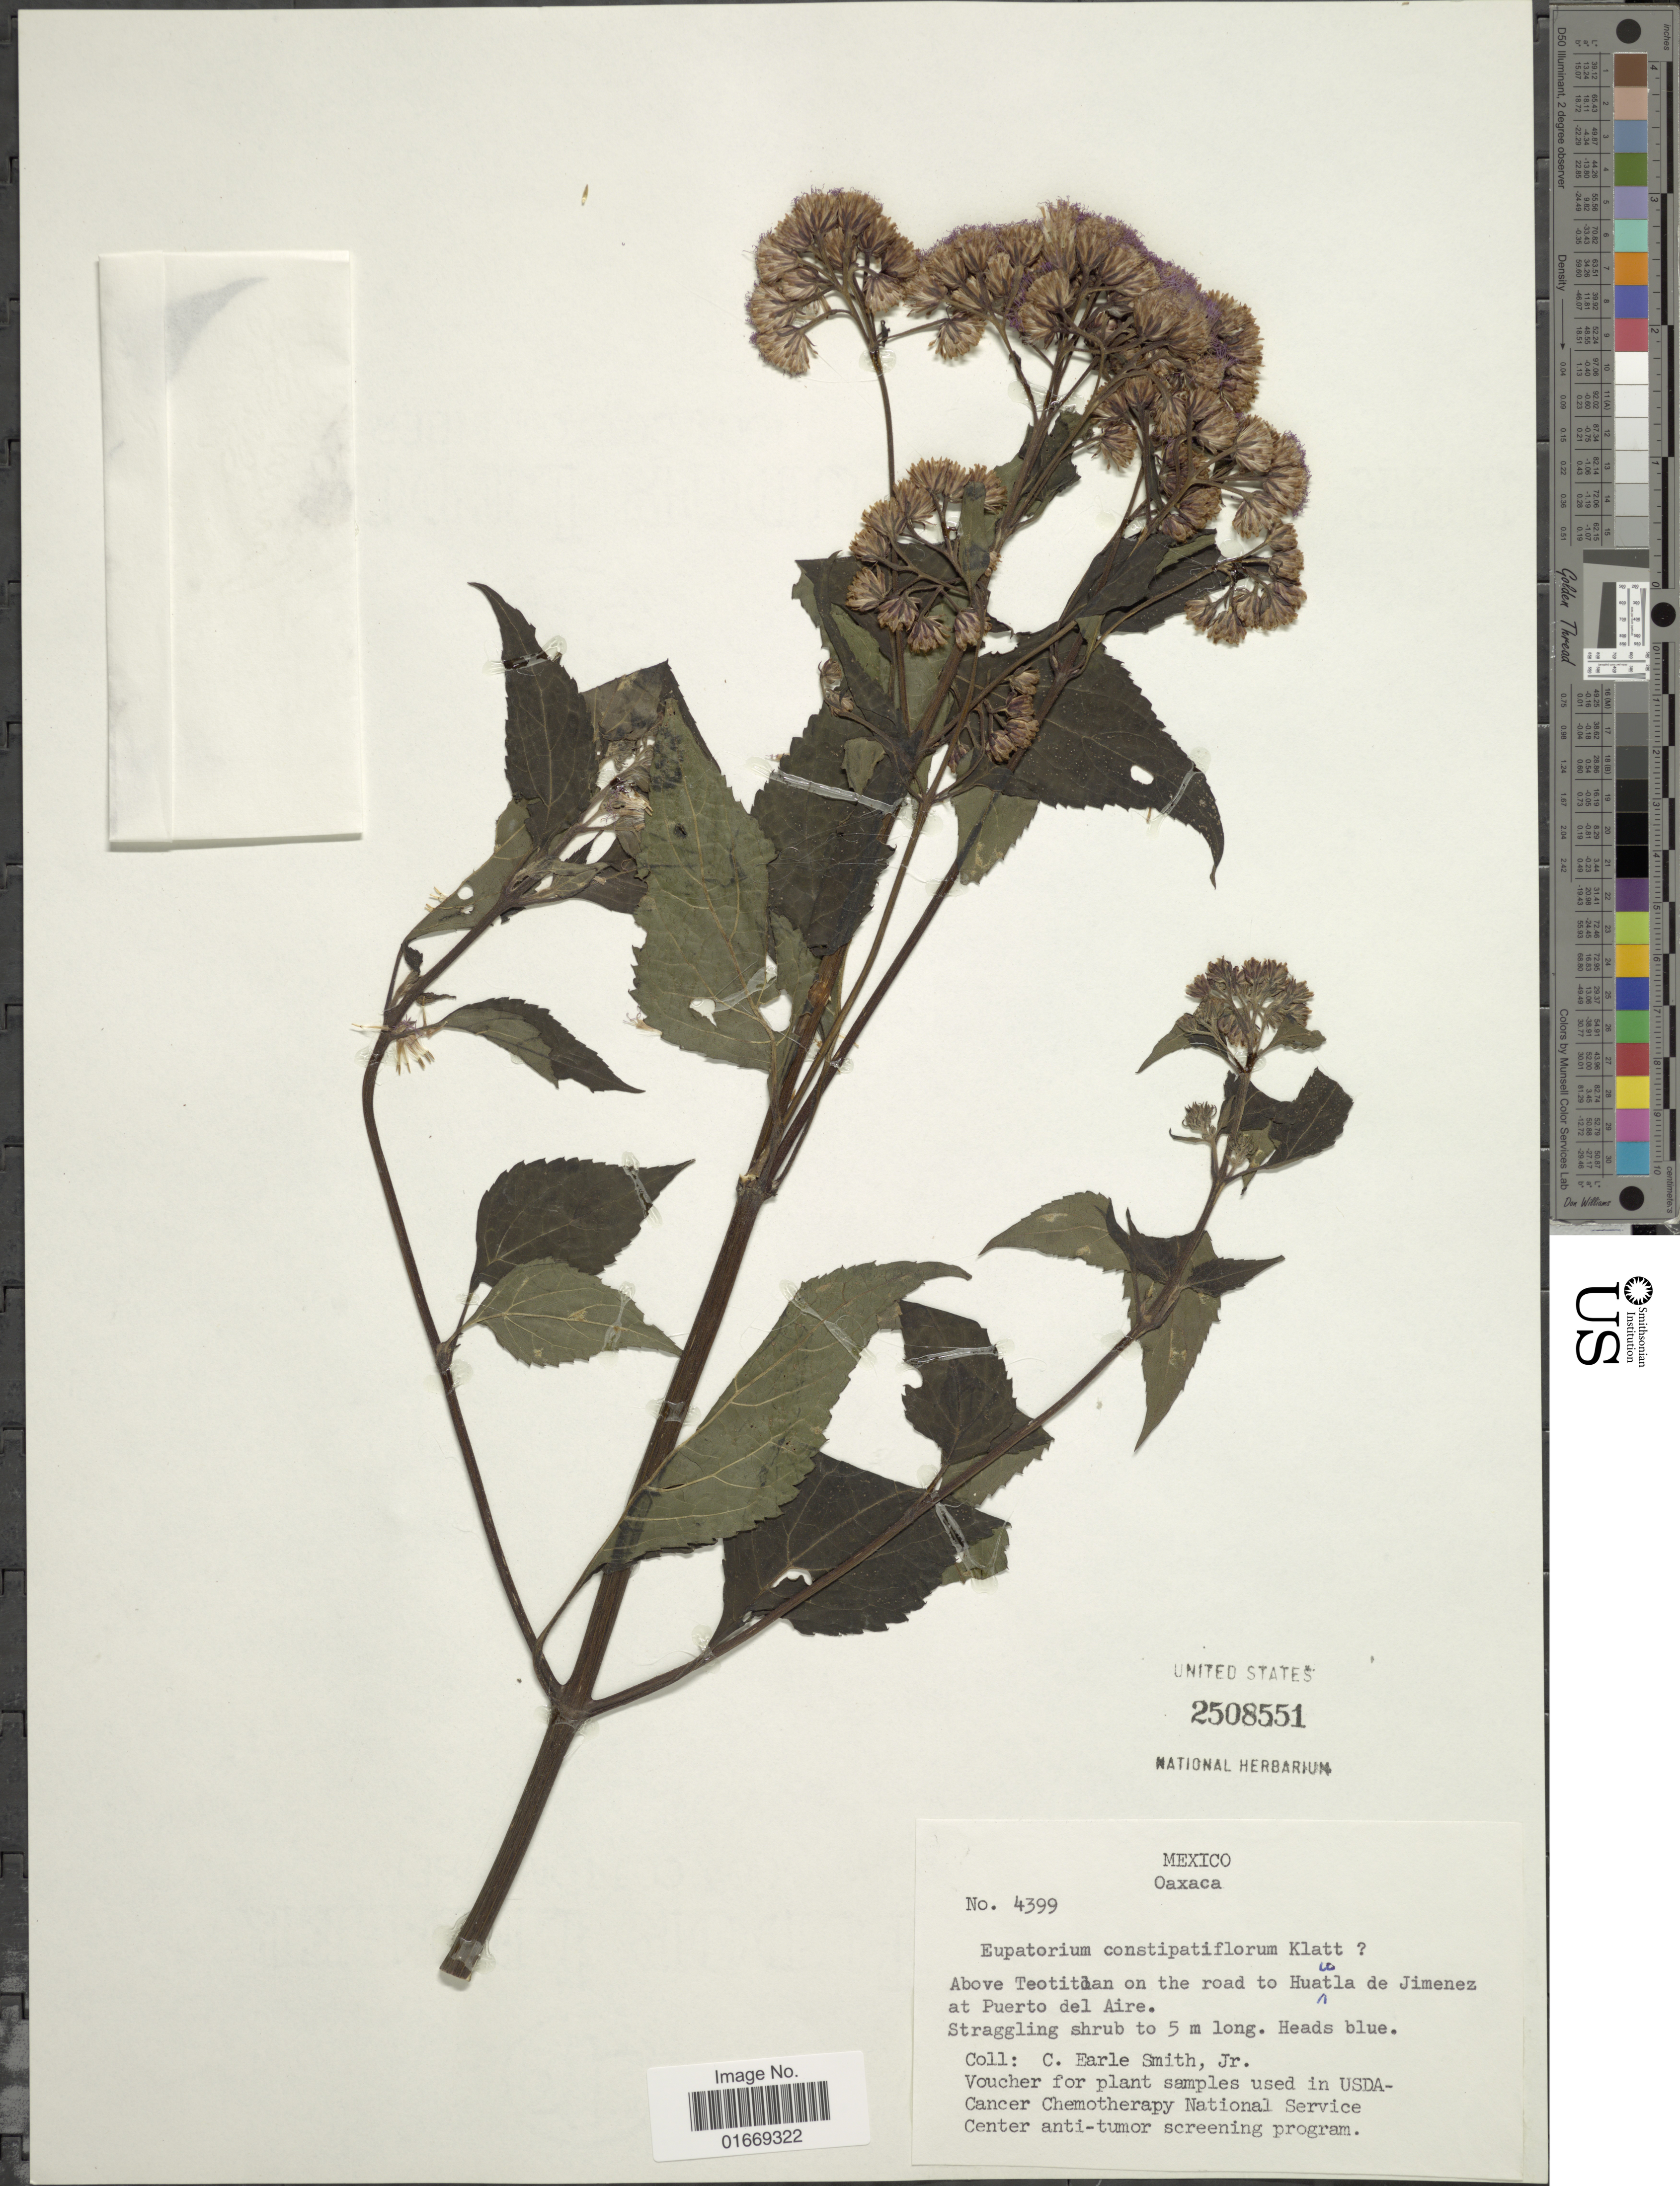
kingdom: Plantae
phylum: Tracheophyta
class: Magnoliopsida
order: Asterales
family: Asteraceae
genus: Bartlettina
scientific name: Bartlettina karvinskiana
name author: (DC.) R.M. King & H. Rob.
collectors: C. E. Smith Jr.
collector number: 4399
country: Mexico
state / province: Oaxaca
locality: Above Teotitlan on the road to Huatla [interpreted] de Jimenez at Puerto del Aire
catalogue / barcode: US 2508551